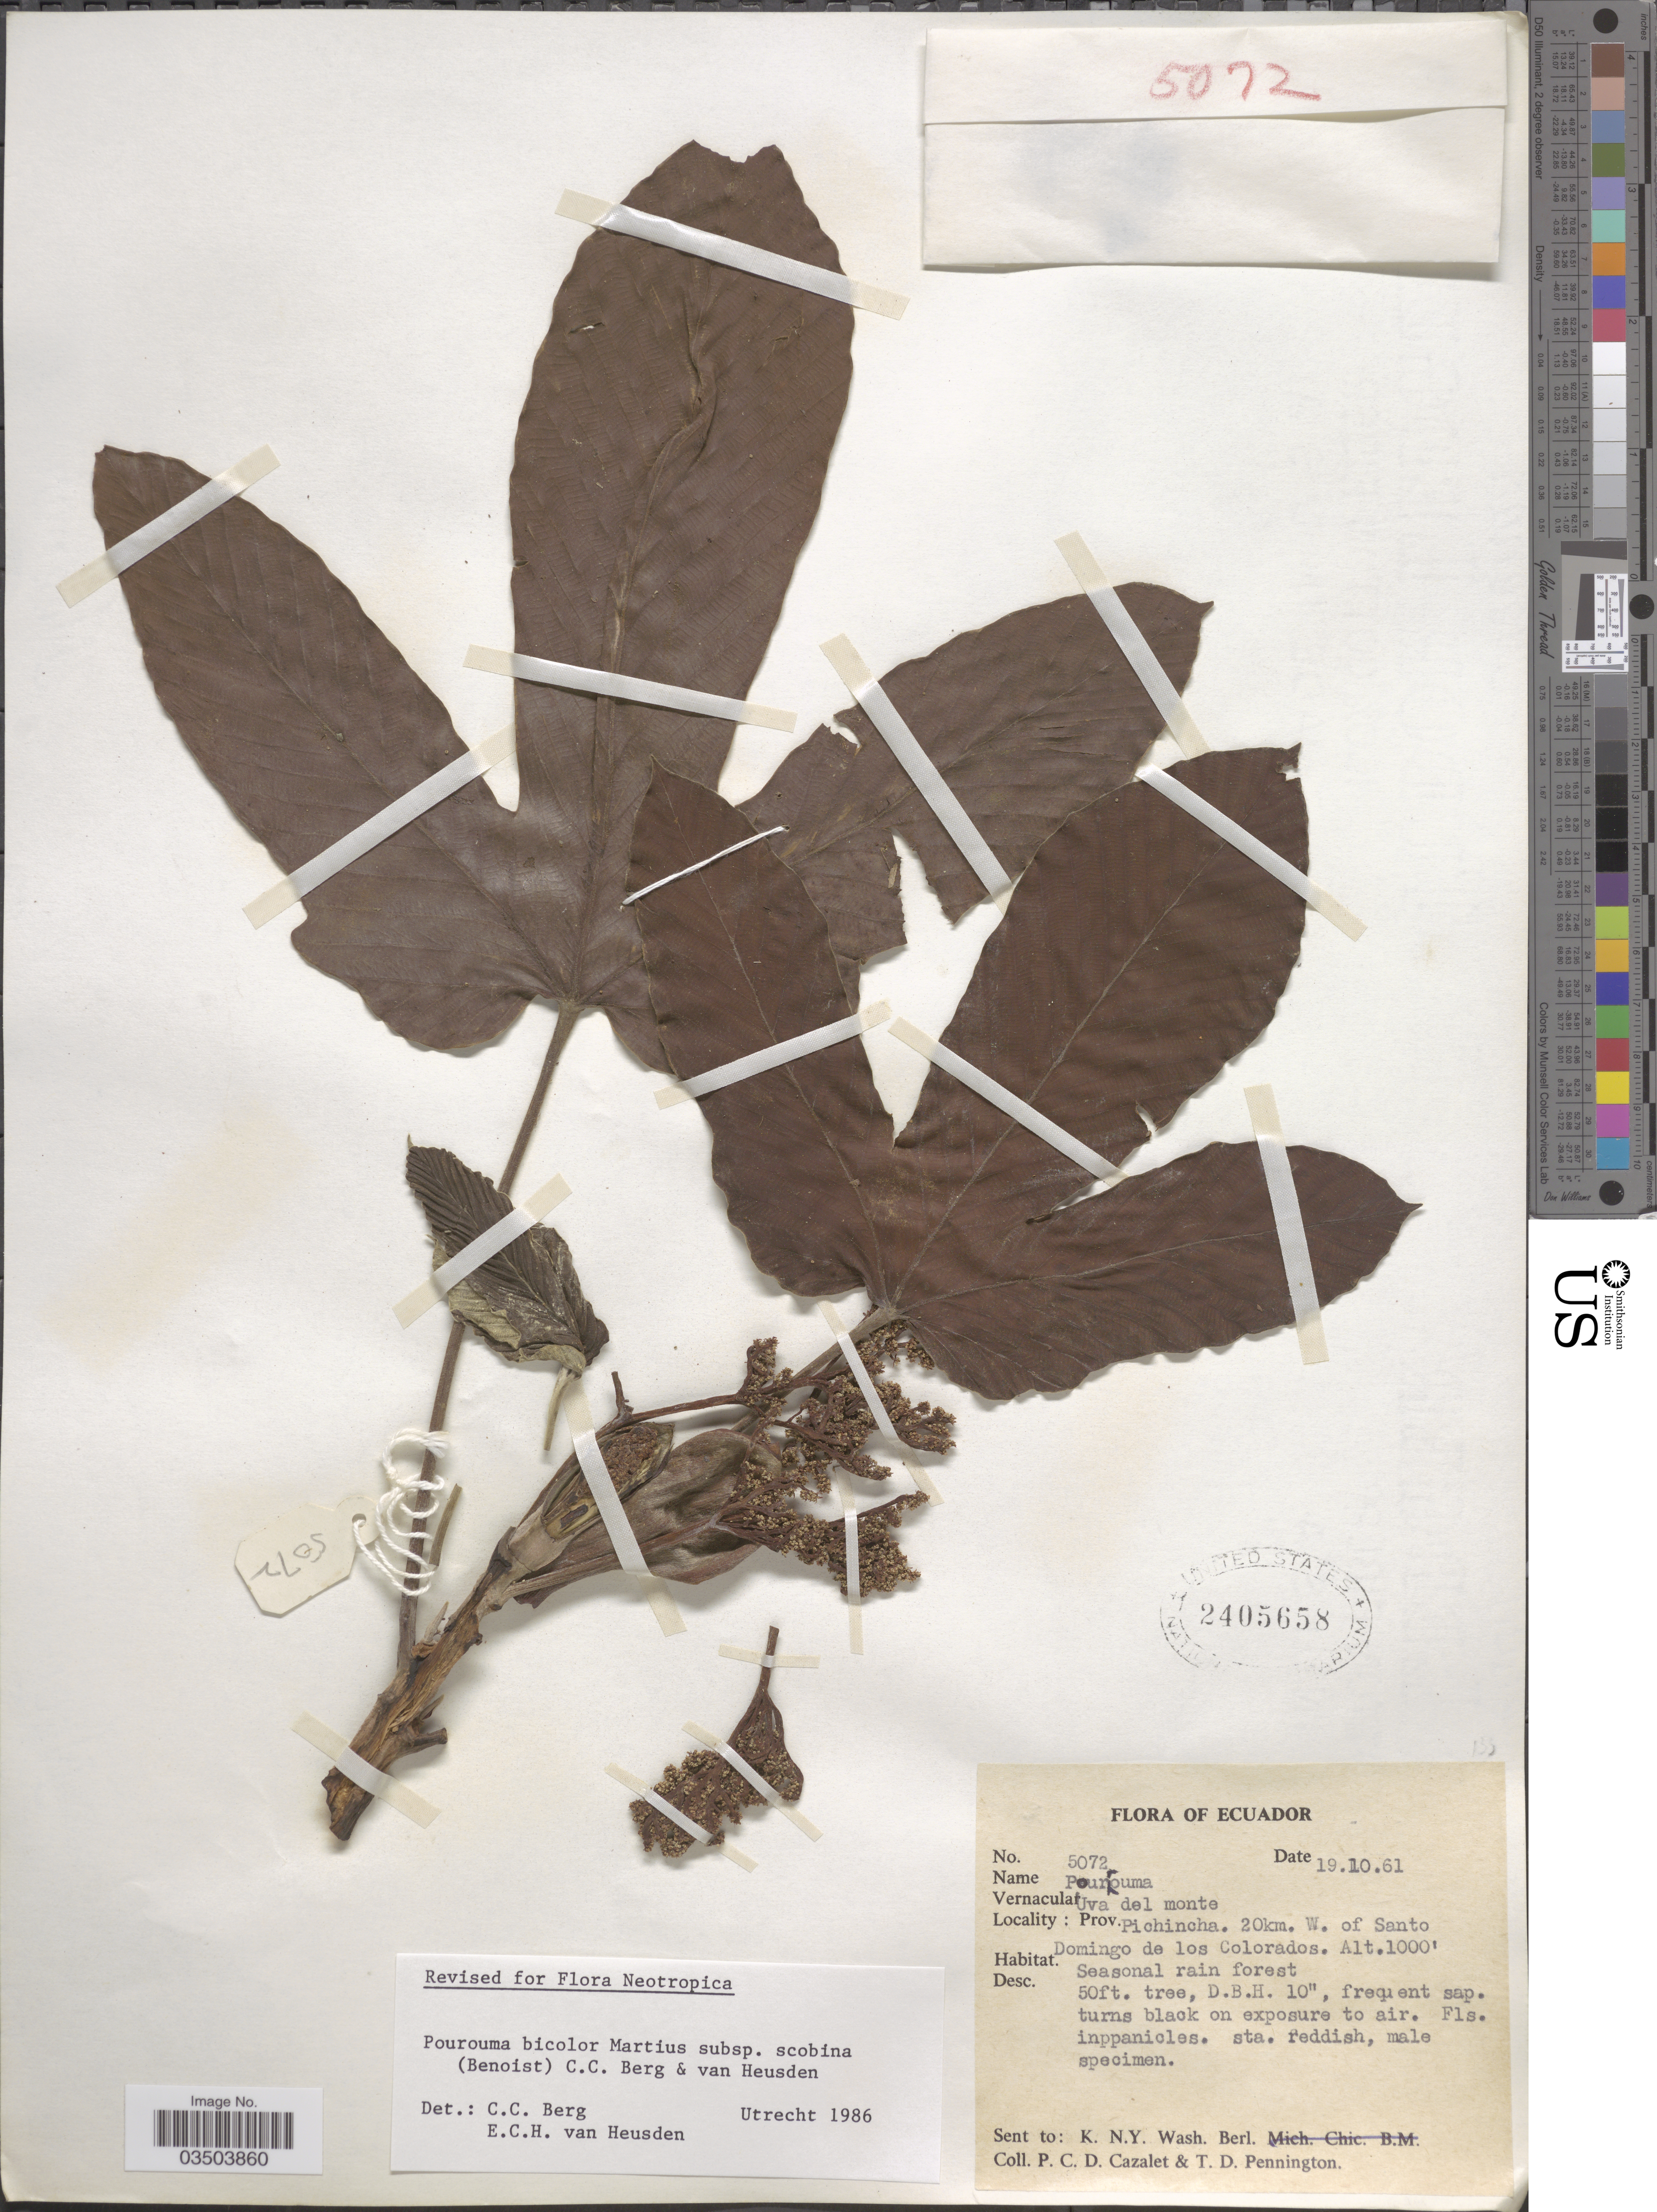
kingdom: Plantae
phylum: Tracheophyta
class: Magnoliopsida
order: Rosales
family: Urticaceae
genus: Pourouma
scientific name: Pourouma bicolor subsp. scobina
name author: (Benoist) C.C. Berg & Heusden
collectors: P. C. D. Cazalet & T. D. Pennington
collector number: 5072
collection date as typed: Transcribed d/m/y: 19/10/61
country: Ecuador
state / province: Pichincha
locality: Prov. Pichincha. 20km. W. of Santo Domingo de los Colorados.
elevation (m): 305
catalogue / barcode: US 2405658